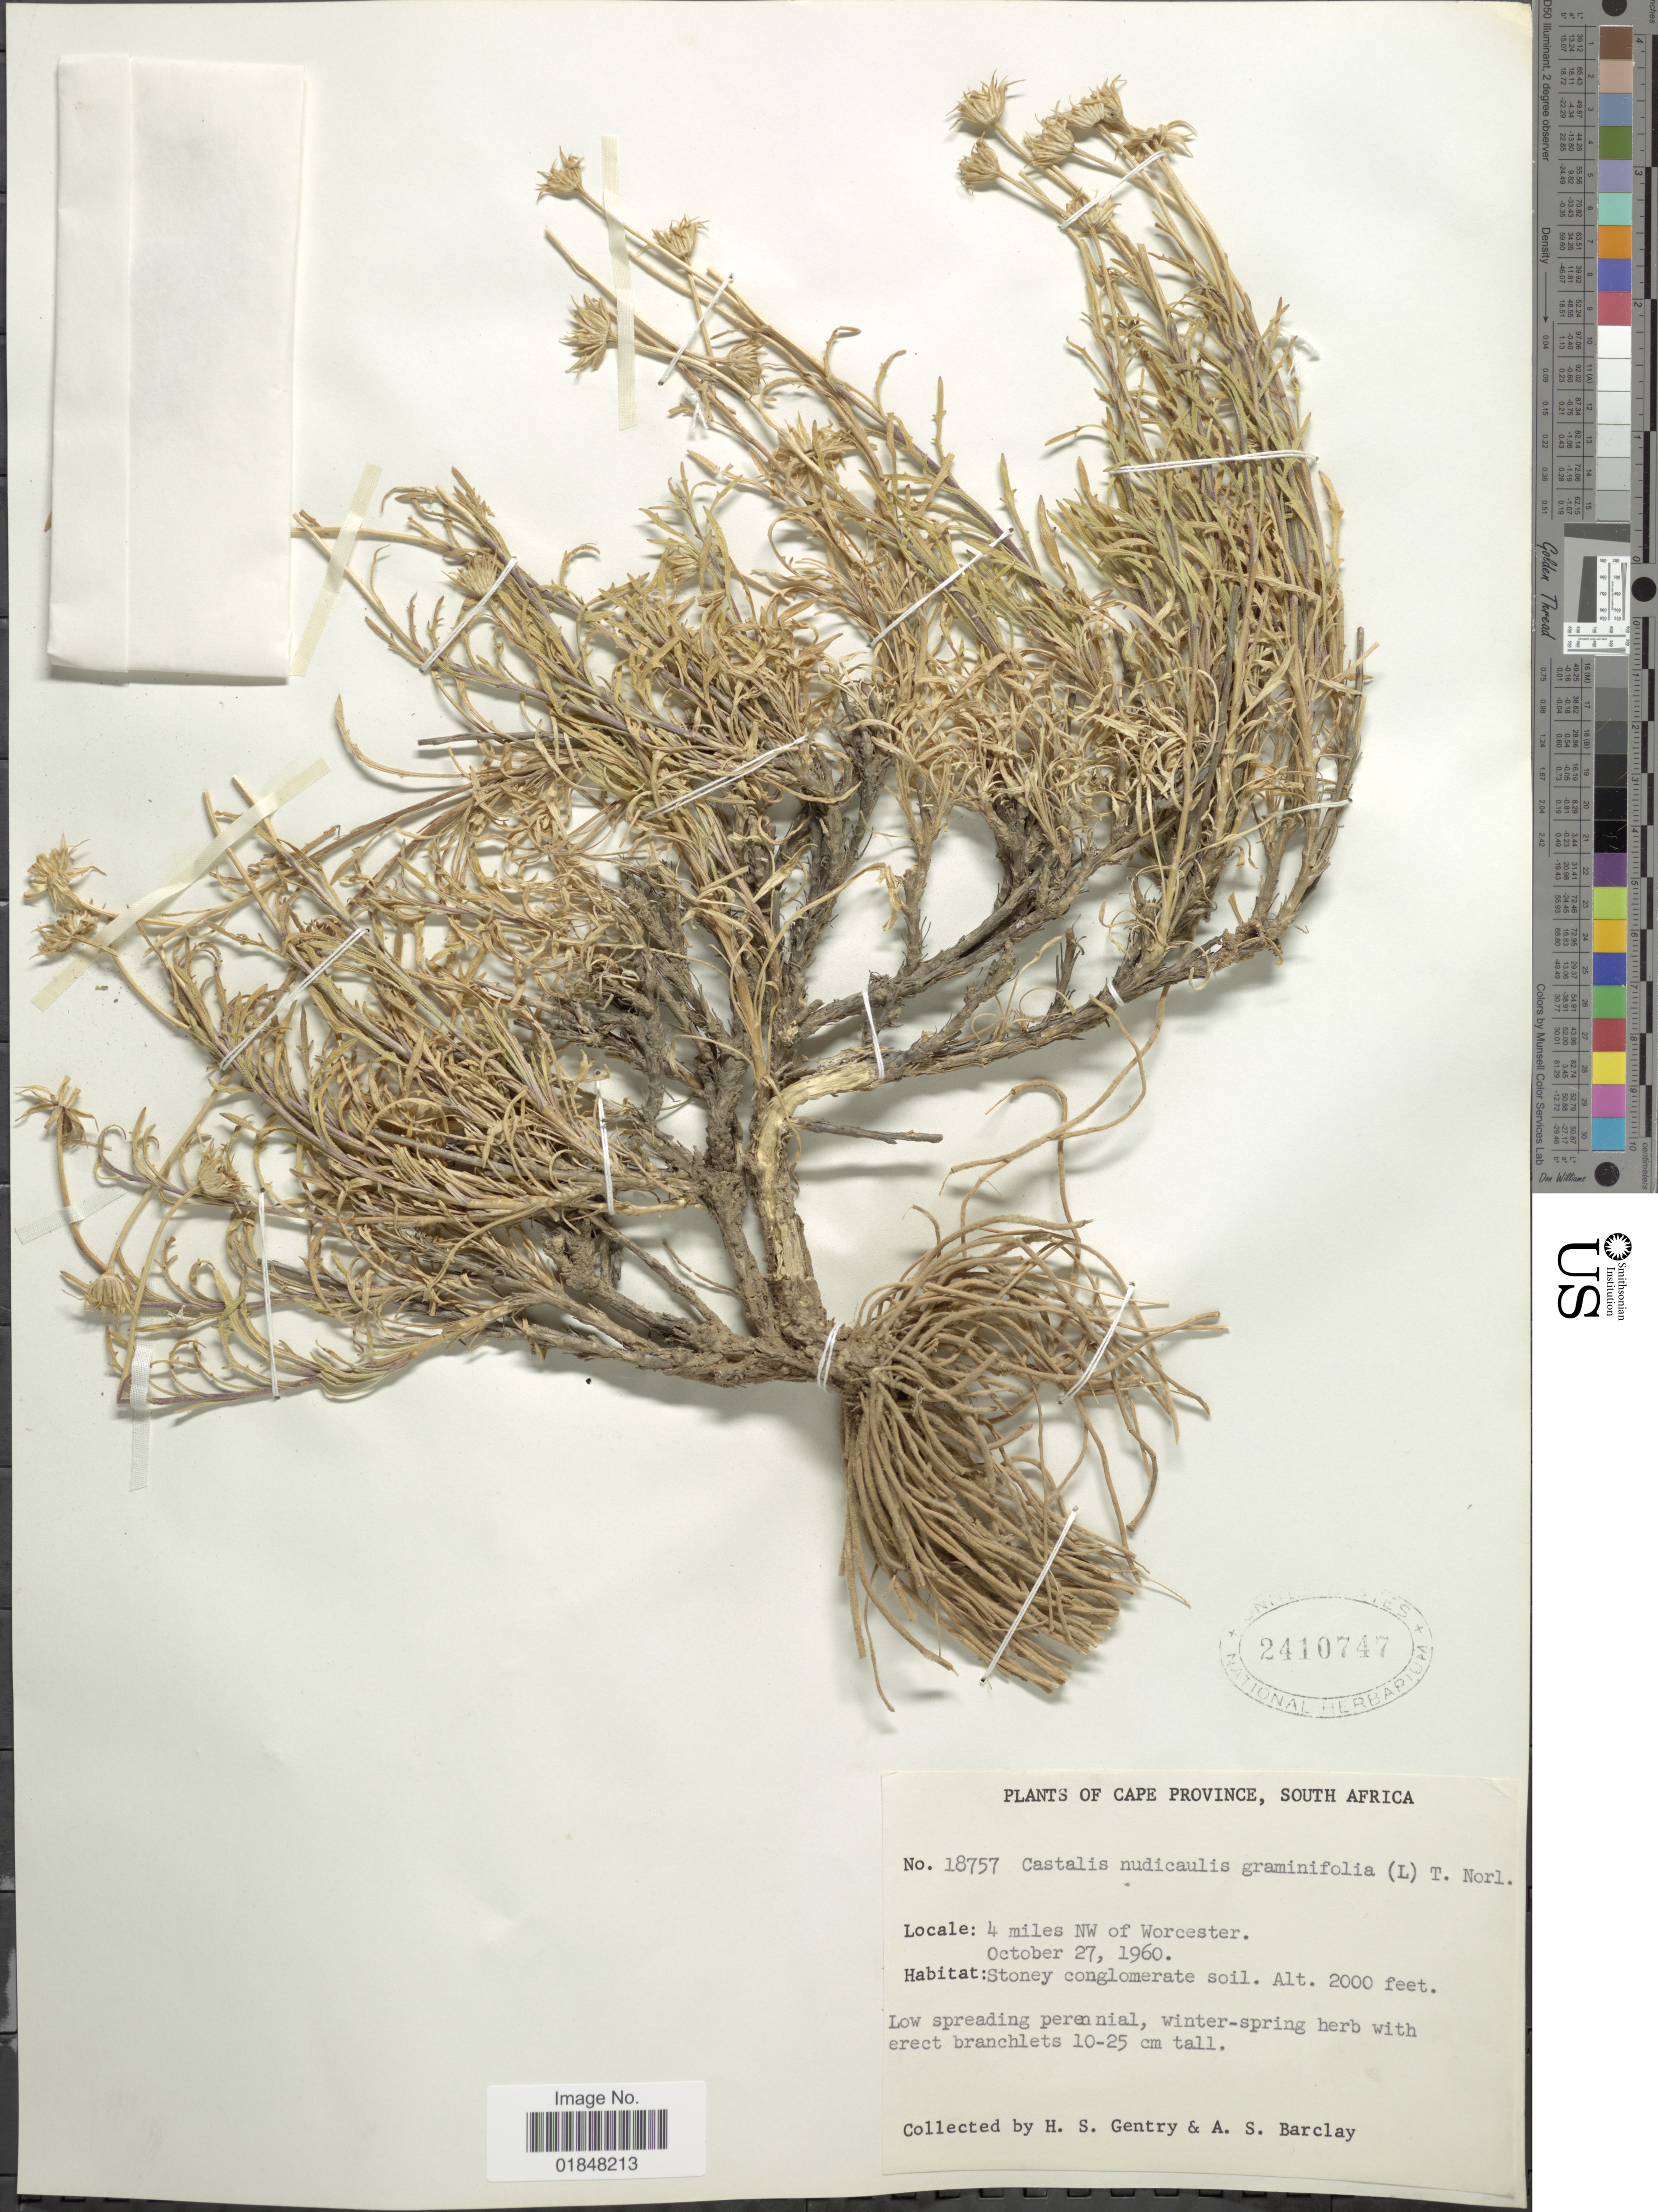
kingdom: Plantae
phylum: Tracheophyta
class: Magnoliopsida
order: Asterales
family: Asteraceae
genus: Dimorphotheca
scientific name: Dimorphotheca nudicaulis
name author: (L.) DC.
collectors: H. S. Gentry & A. S. Barclay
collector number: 18757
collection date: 1960-10-27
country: South Africa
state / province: Western Cape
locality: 4 miles NW of Worcester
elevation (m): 610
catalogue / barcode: US 2410747